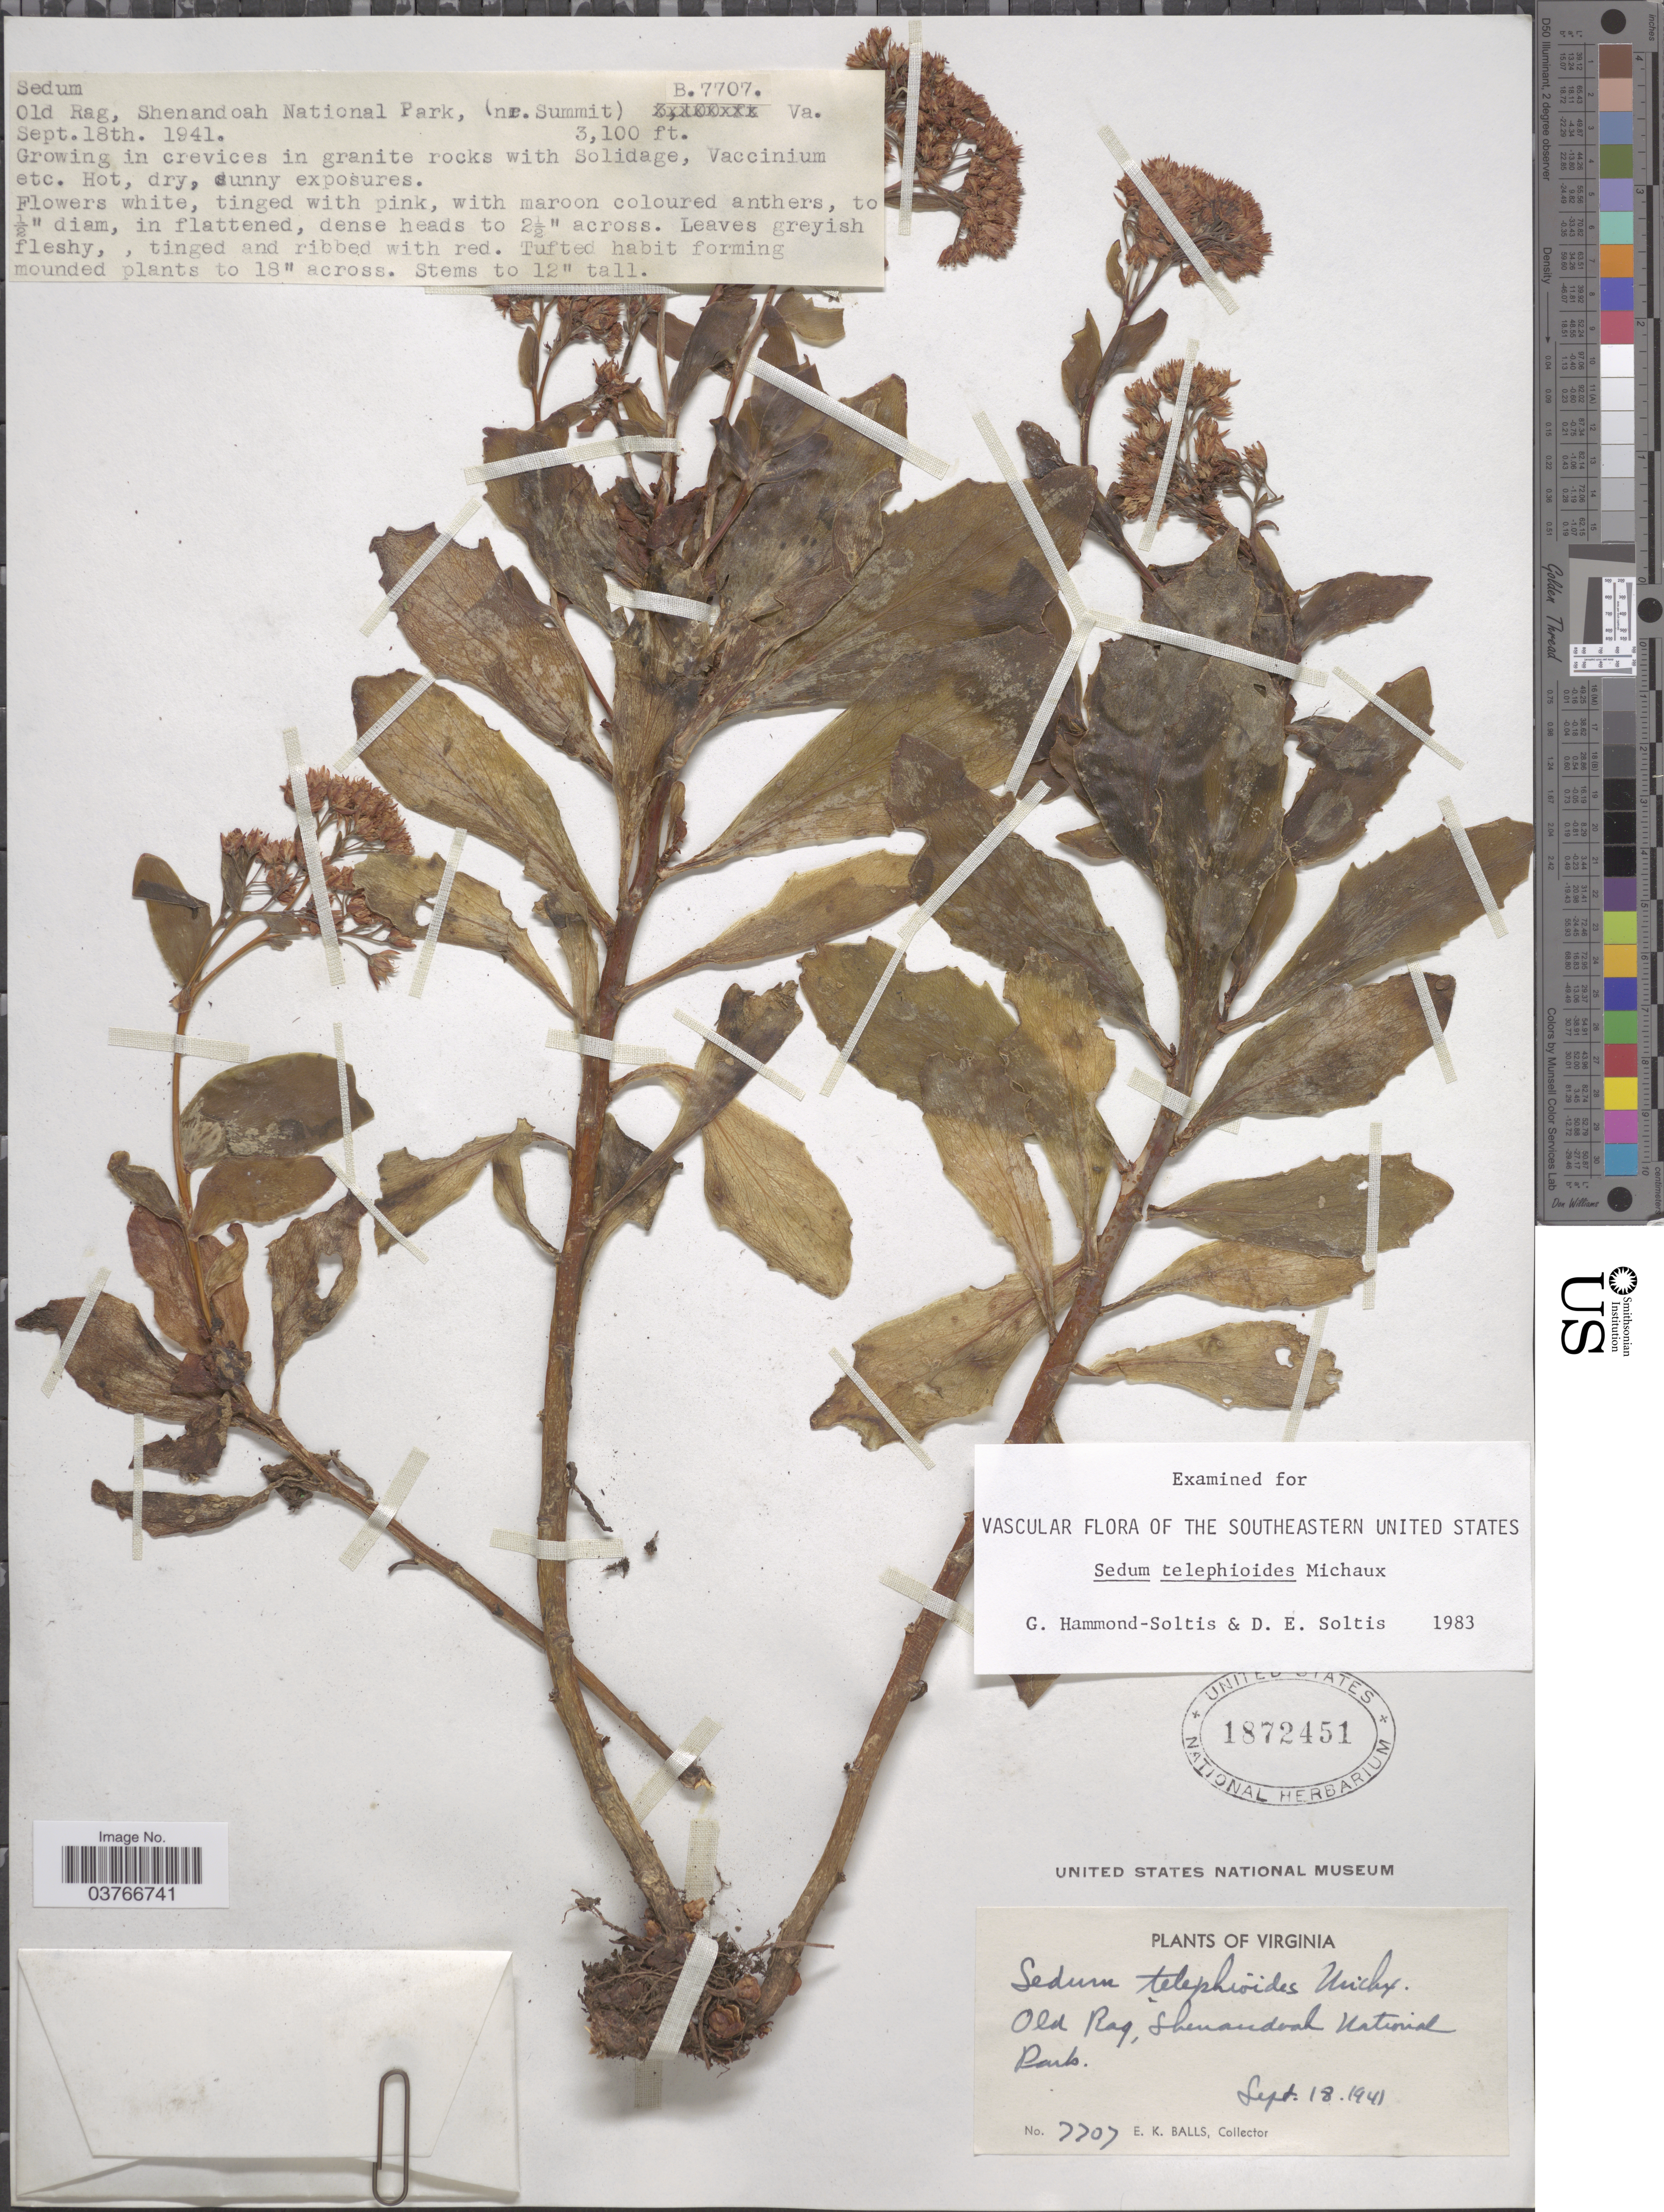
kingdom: Plantae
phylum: Tracheophyta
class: Magnoliopsida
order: Saxifragales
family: Crassulaceae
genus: Hylotelephium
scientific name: Hylotelephium telephioides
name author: (Michx.) H. Ohba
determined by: Strong, Mark T., (BOT), Smithsonian Institution - National Museum of Natural History (UNITED STATES)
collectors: E. K. Balls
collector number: B.7707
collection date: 1941-09-18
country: United States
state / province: Virginia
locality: Old Rag, Shenandoah National Park, (nr. Summit).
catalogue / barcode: US 1872451